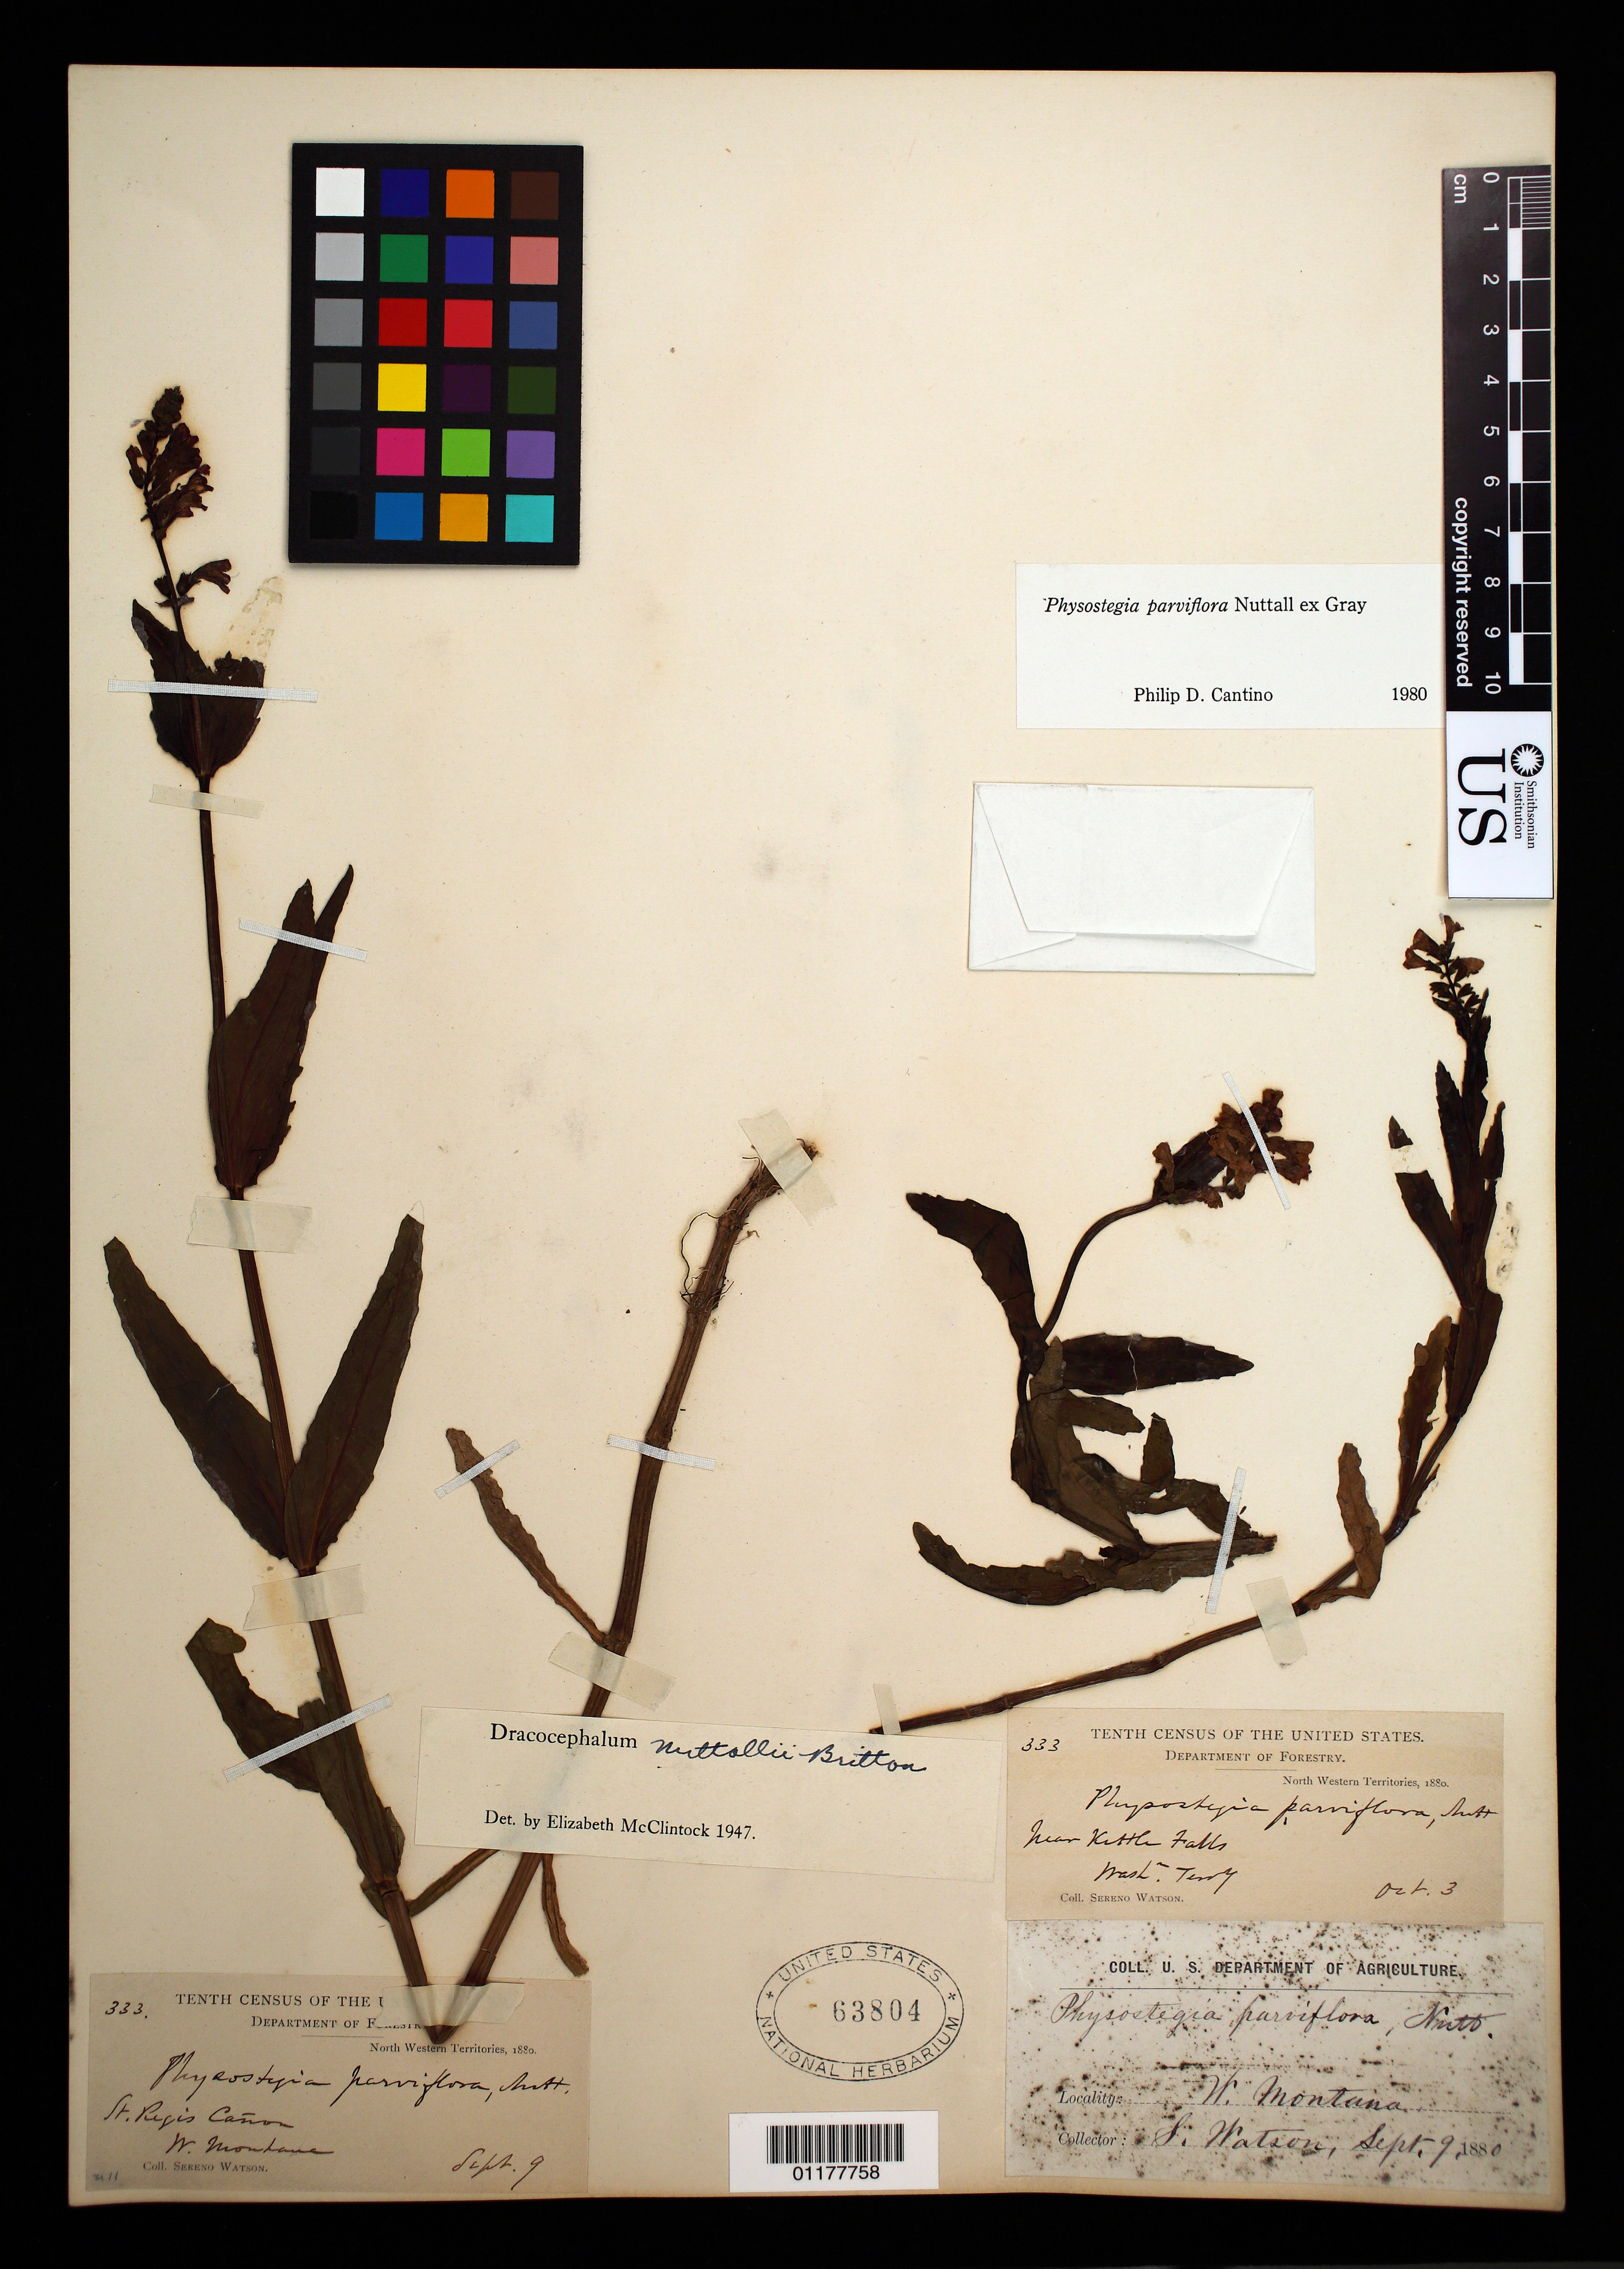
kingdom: Plantae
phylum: Tracheophyta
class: Magnoliopsida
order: Lamiales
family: Lamiaceae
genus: Physostegia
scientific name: Physostegia parviflora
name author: Nutt. ex A. Gray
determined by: Cantino, P. D.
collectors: S. Watson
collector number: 333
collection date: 1880-09-09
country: United States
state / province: Montana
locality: St. Regis Canyon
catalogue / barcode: US 63804